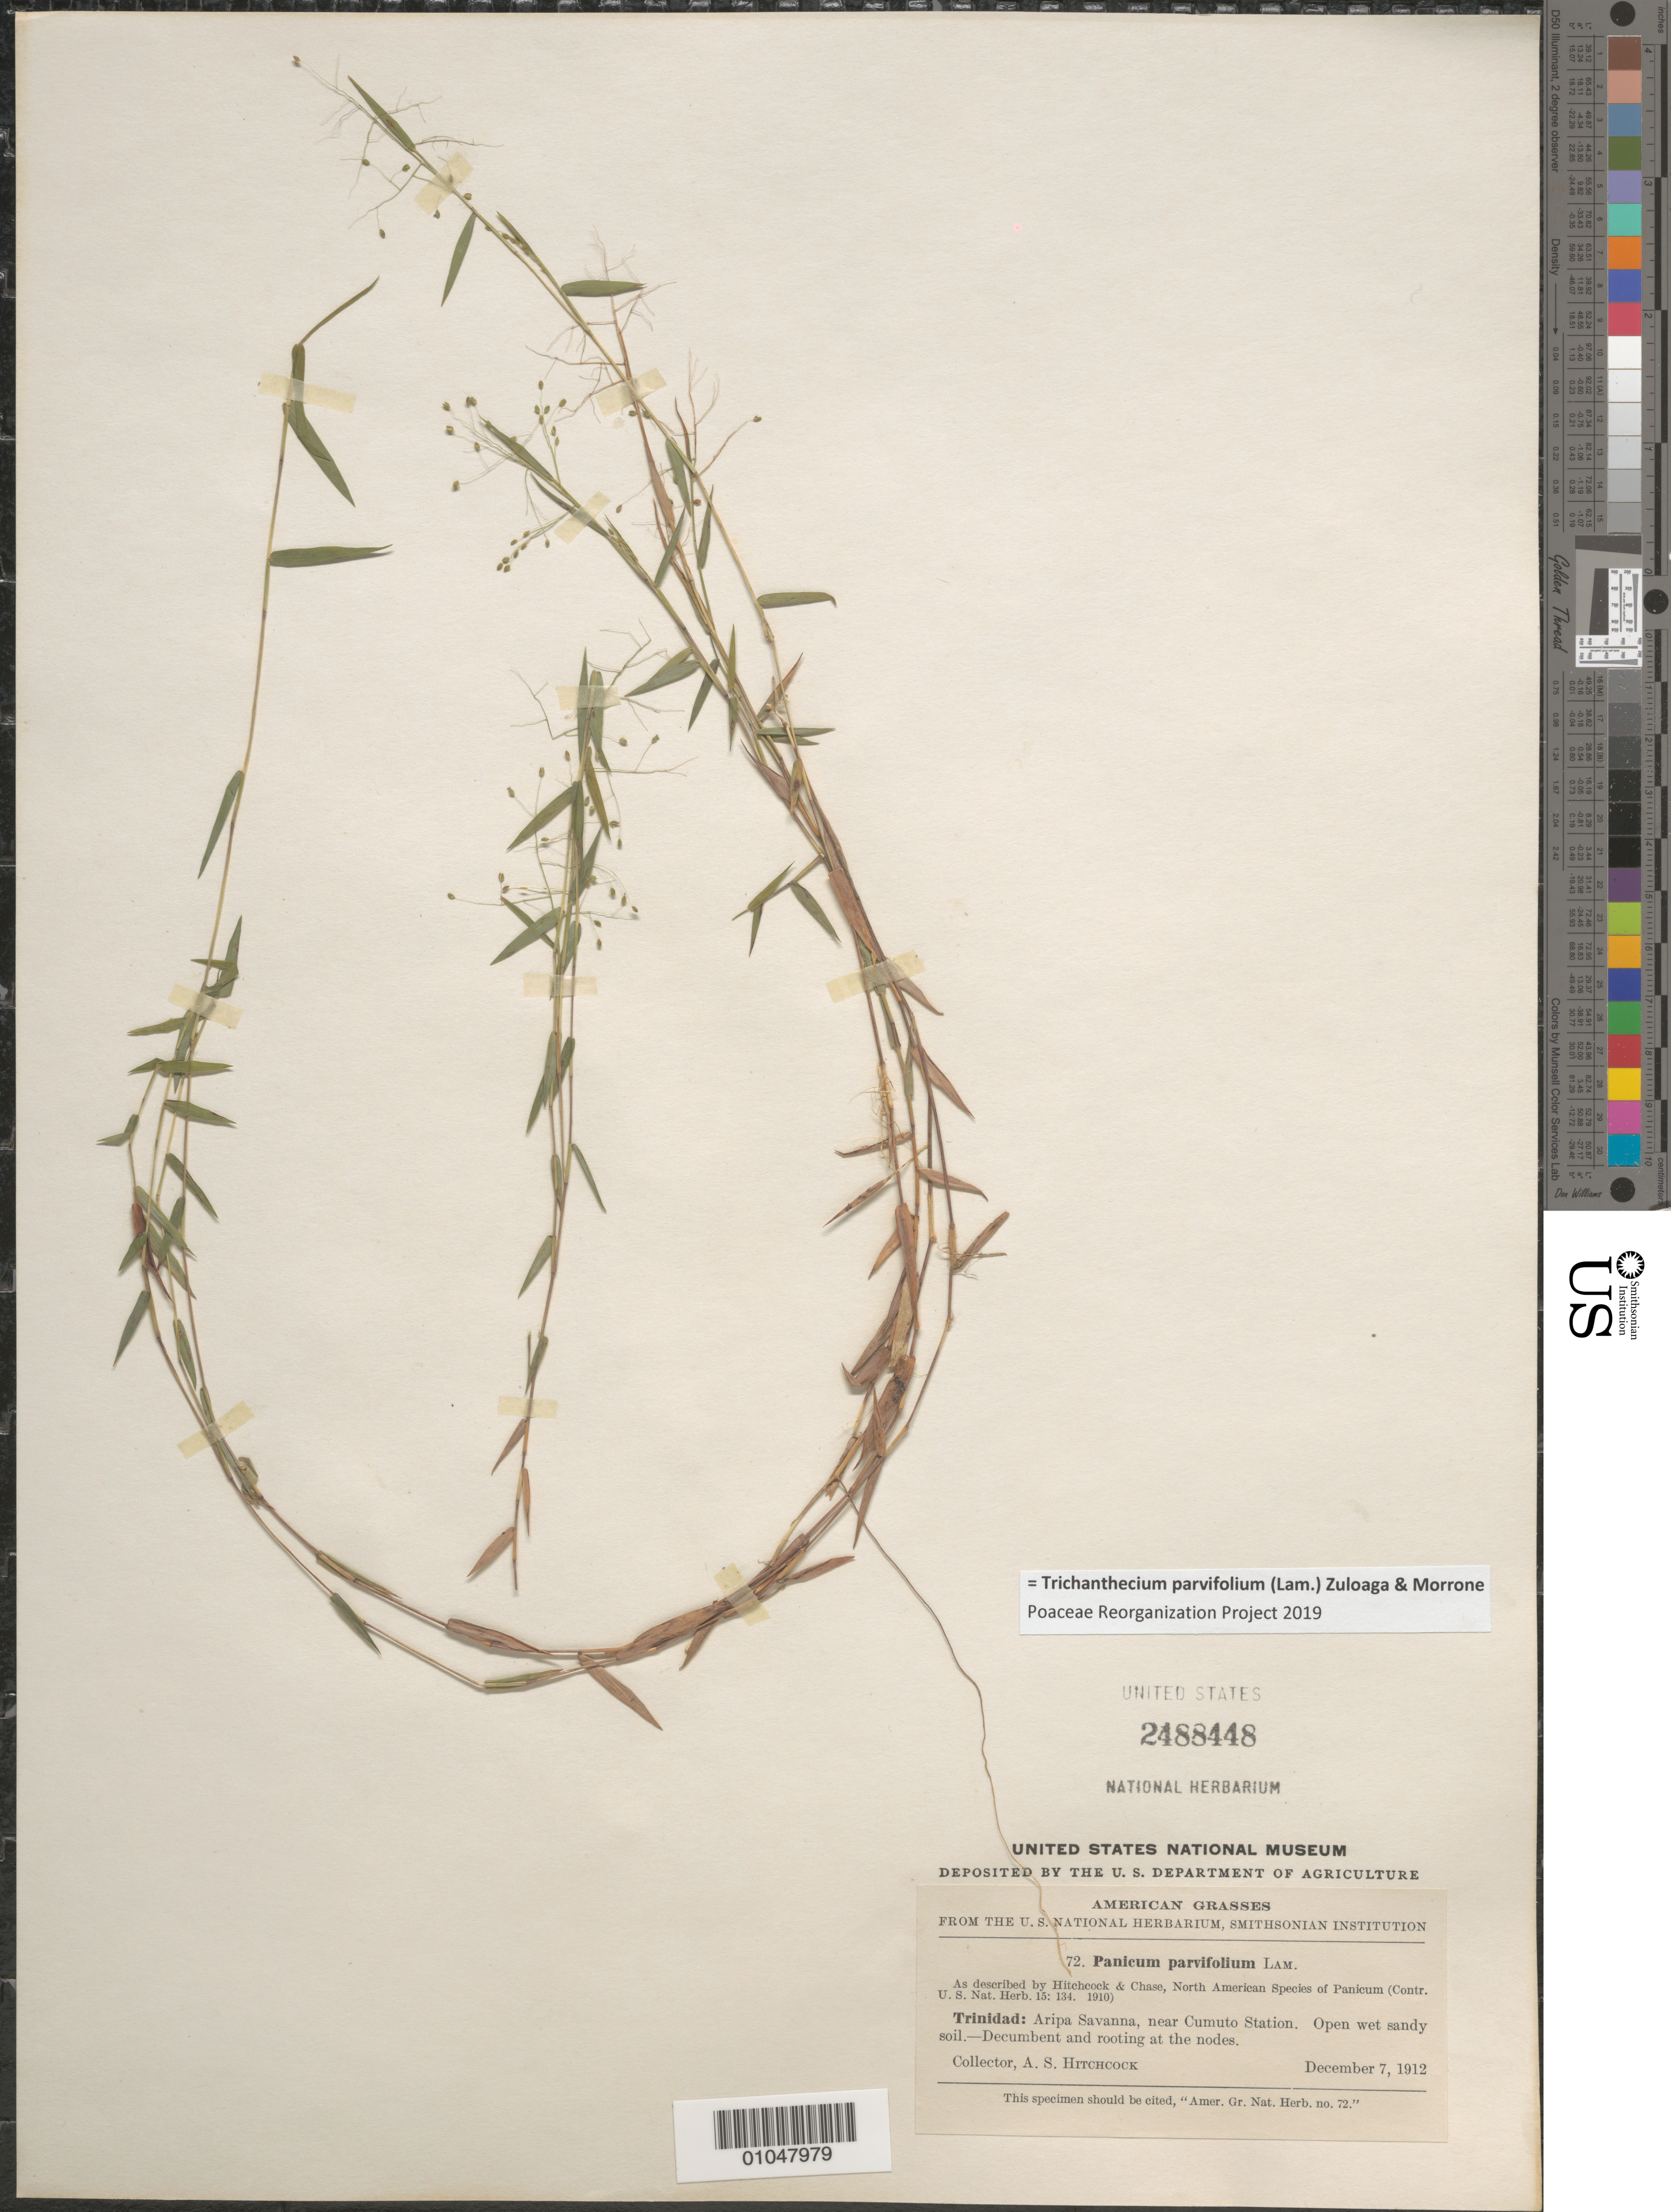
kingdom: Plantae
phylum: Tracheophyta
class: Liliopsida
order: Poales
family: Poaceae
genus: Trichanthecium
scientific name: Trichanthecium parvifolium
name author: (Lam.) Zuloaga & Morrone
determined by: Poaceae Reorganization Project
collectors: A. S. Hitchcock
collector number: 72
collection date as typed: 07 Dec 1912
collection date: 1912-12-07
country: Trinidad and Tobago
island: Trinidad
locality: Aripa savanna, near Cumuto Stn.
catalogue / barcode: US 2488448